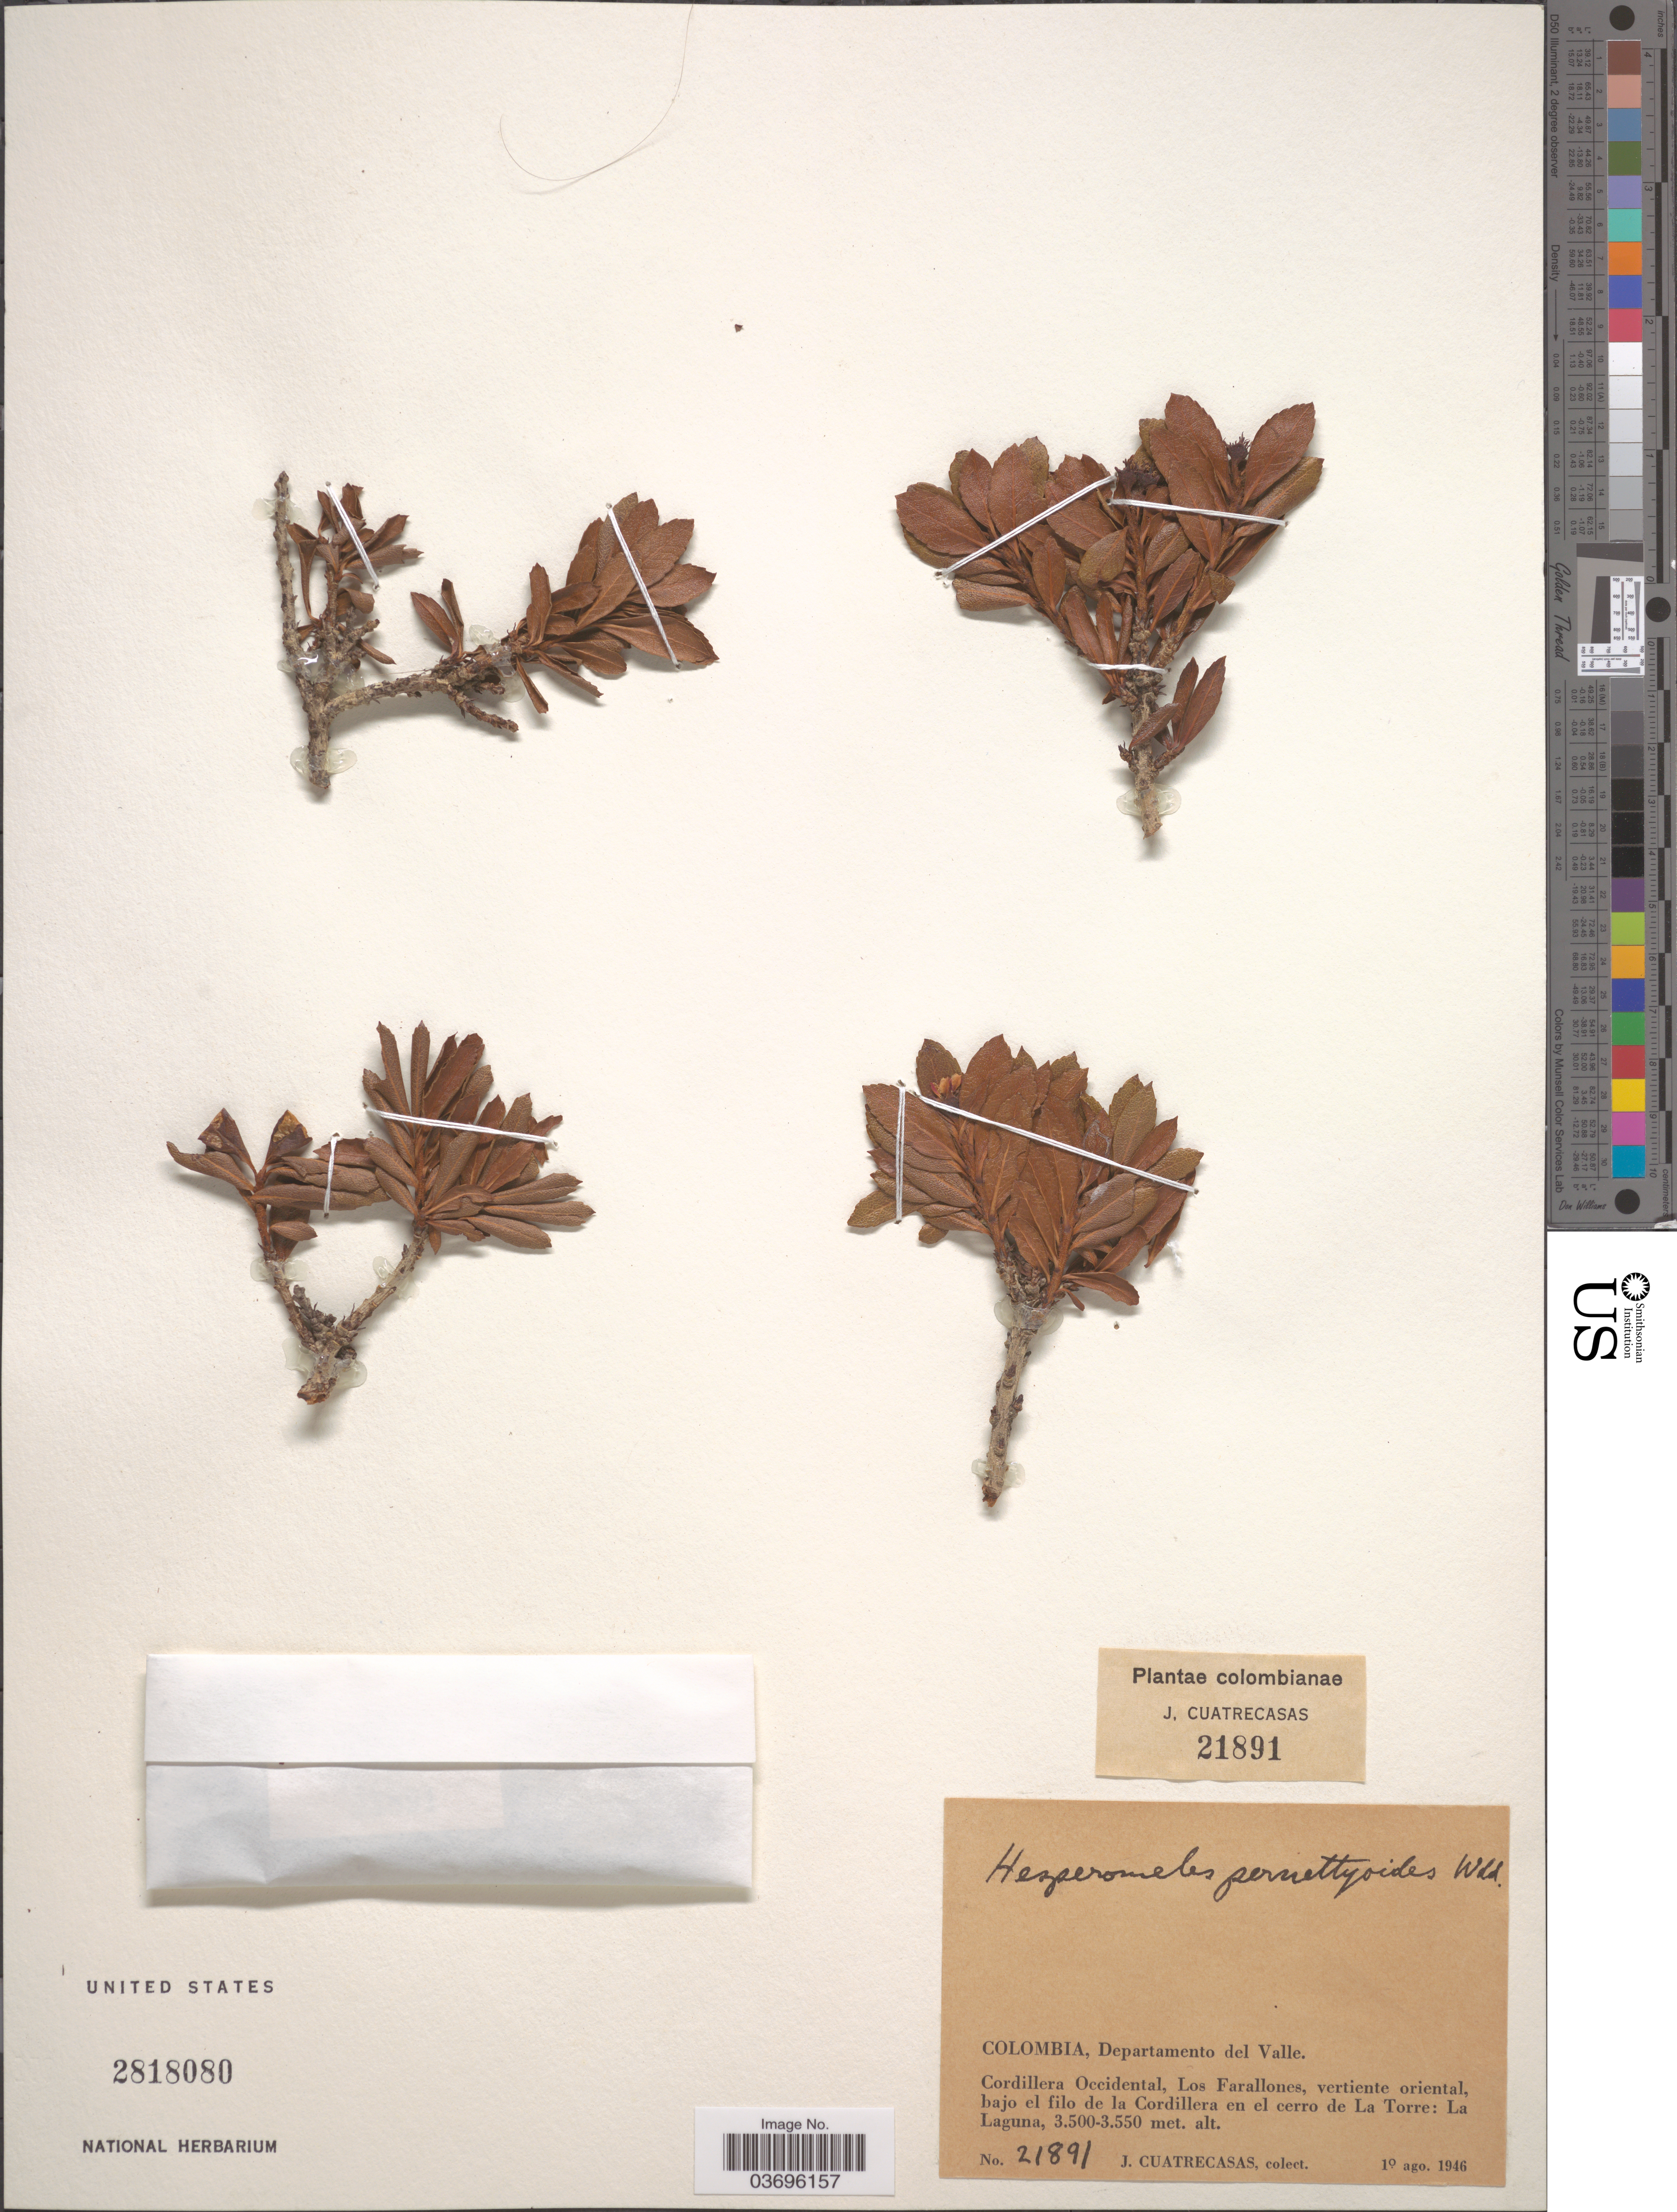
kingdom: Plantae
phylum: Tracheophyta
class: Magnoliopsida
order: Rosales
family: Rosaceae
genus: Hesperomeles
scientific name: Hesperomeles pernettyoides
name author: Wedd.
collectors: J. Cuatrecasas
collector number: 21891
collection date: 1946-08-01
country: Colombia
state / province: Valle del Cauca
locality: Departamento del Valle. Cordillera Occidental, Los Farallones, vertiente oriental, bajo el filo de la Cordillera en el cerro de La Torre: La Laguna.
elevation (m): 3500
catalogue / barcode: US 2818080